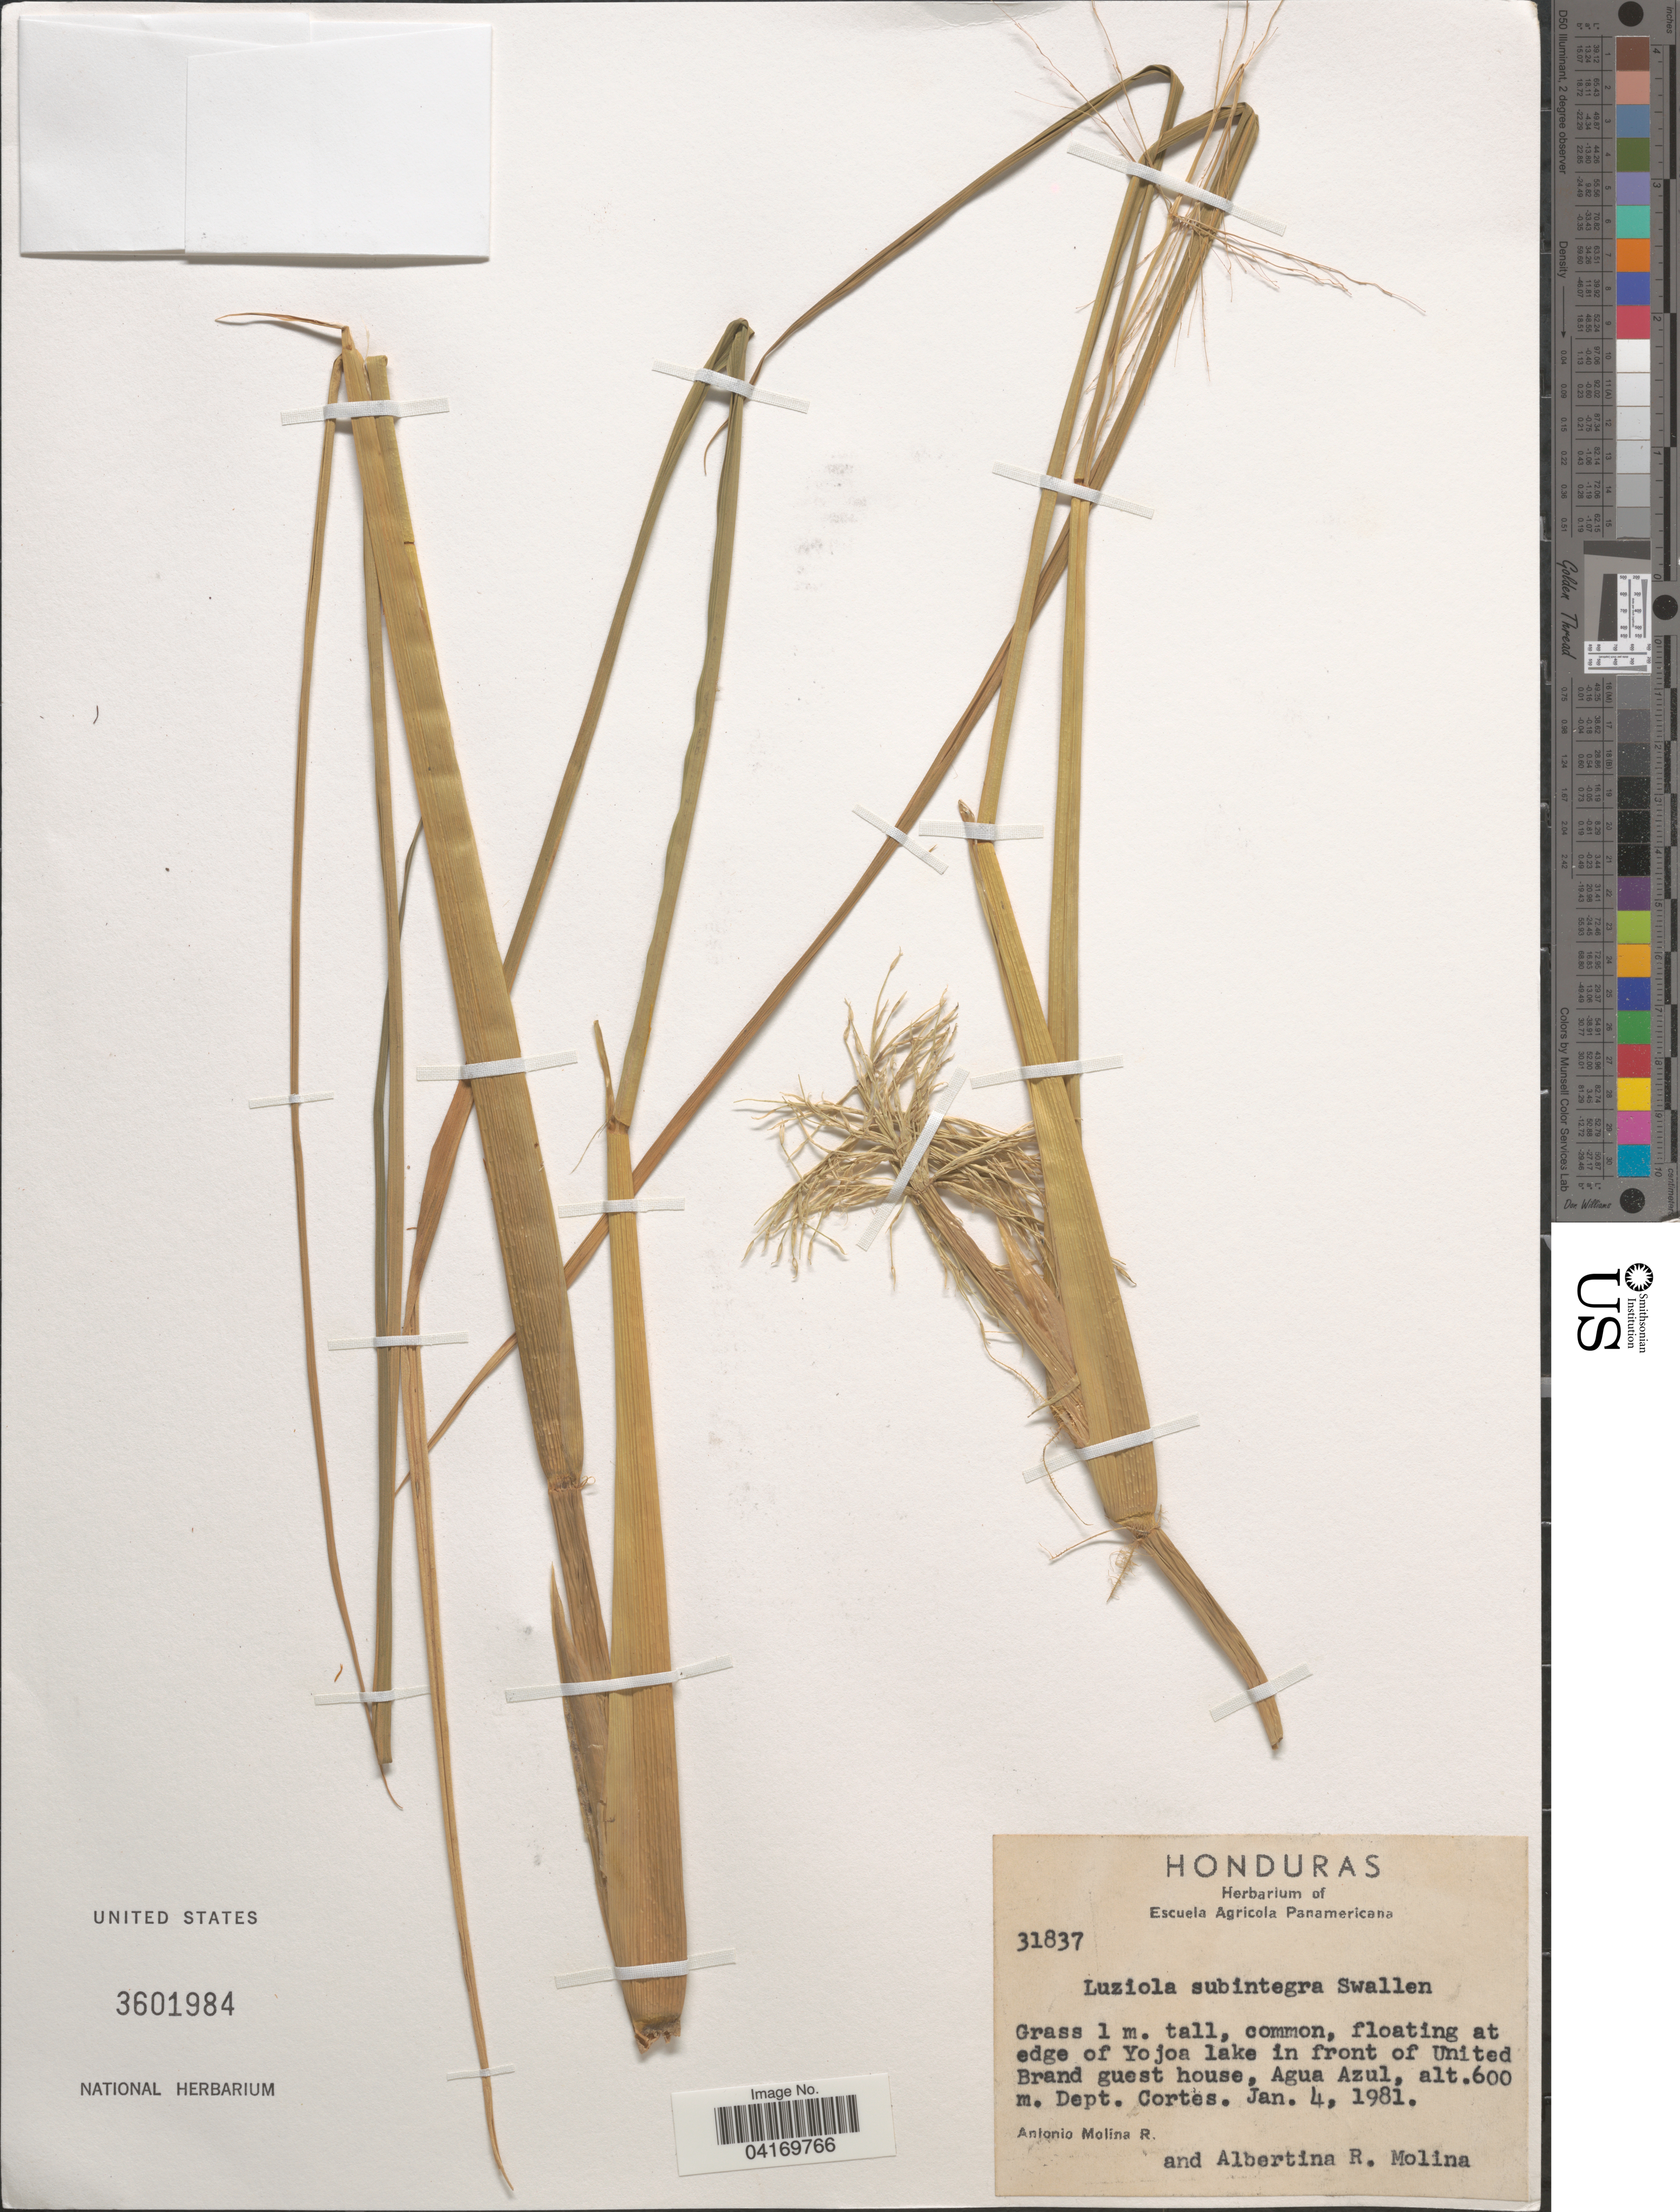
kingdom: Plantae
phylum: Tracheophyta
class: Liliopsida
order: Poales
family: Poaceae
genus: Luziola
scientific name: Luziola subintegra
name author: Swallen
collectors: A. Molina R. & A. R. Molina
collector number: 31837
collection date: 1981-01-04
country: Honduras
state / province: Cortes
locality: At edge of Yojoa lake in front of United Brand guest house, Agua Azul, Dept. Cortes.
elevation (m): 600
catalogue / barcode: US 3601984